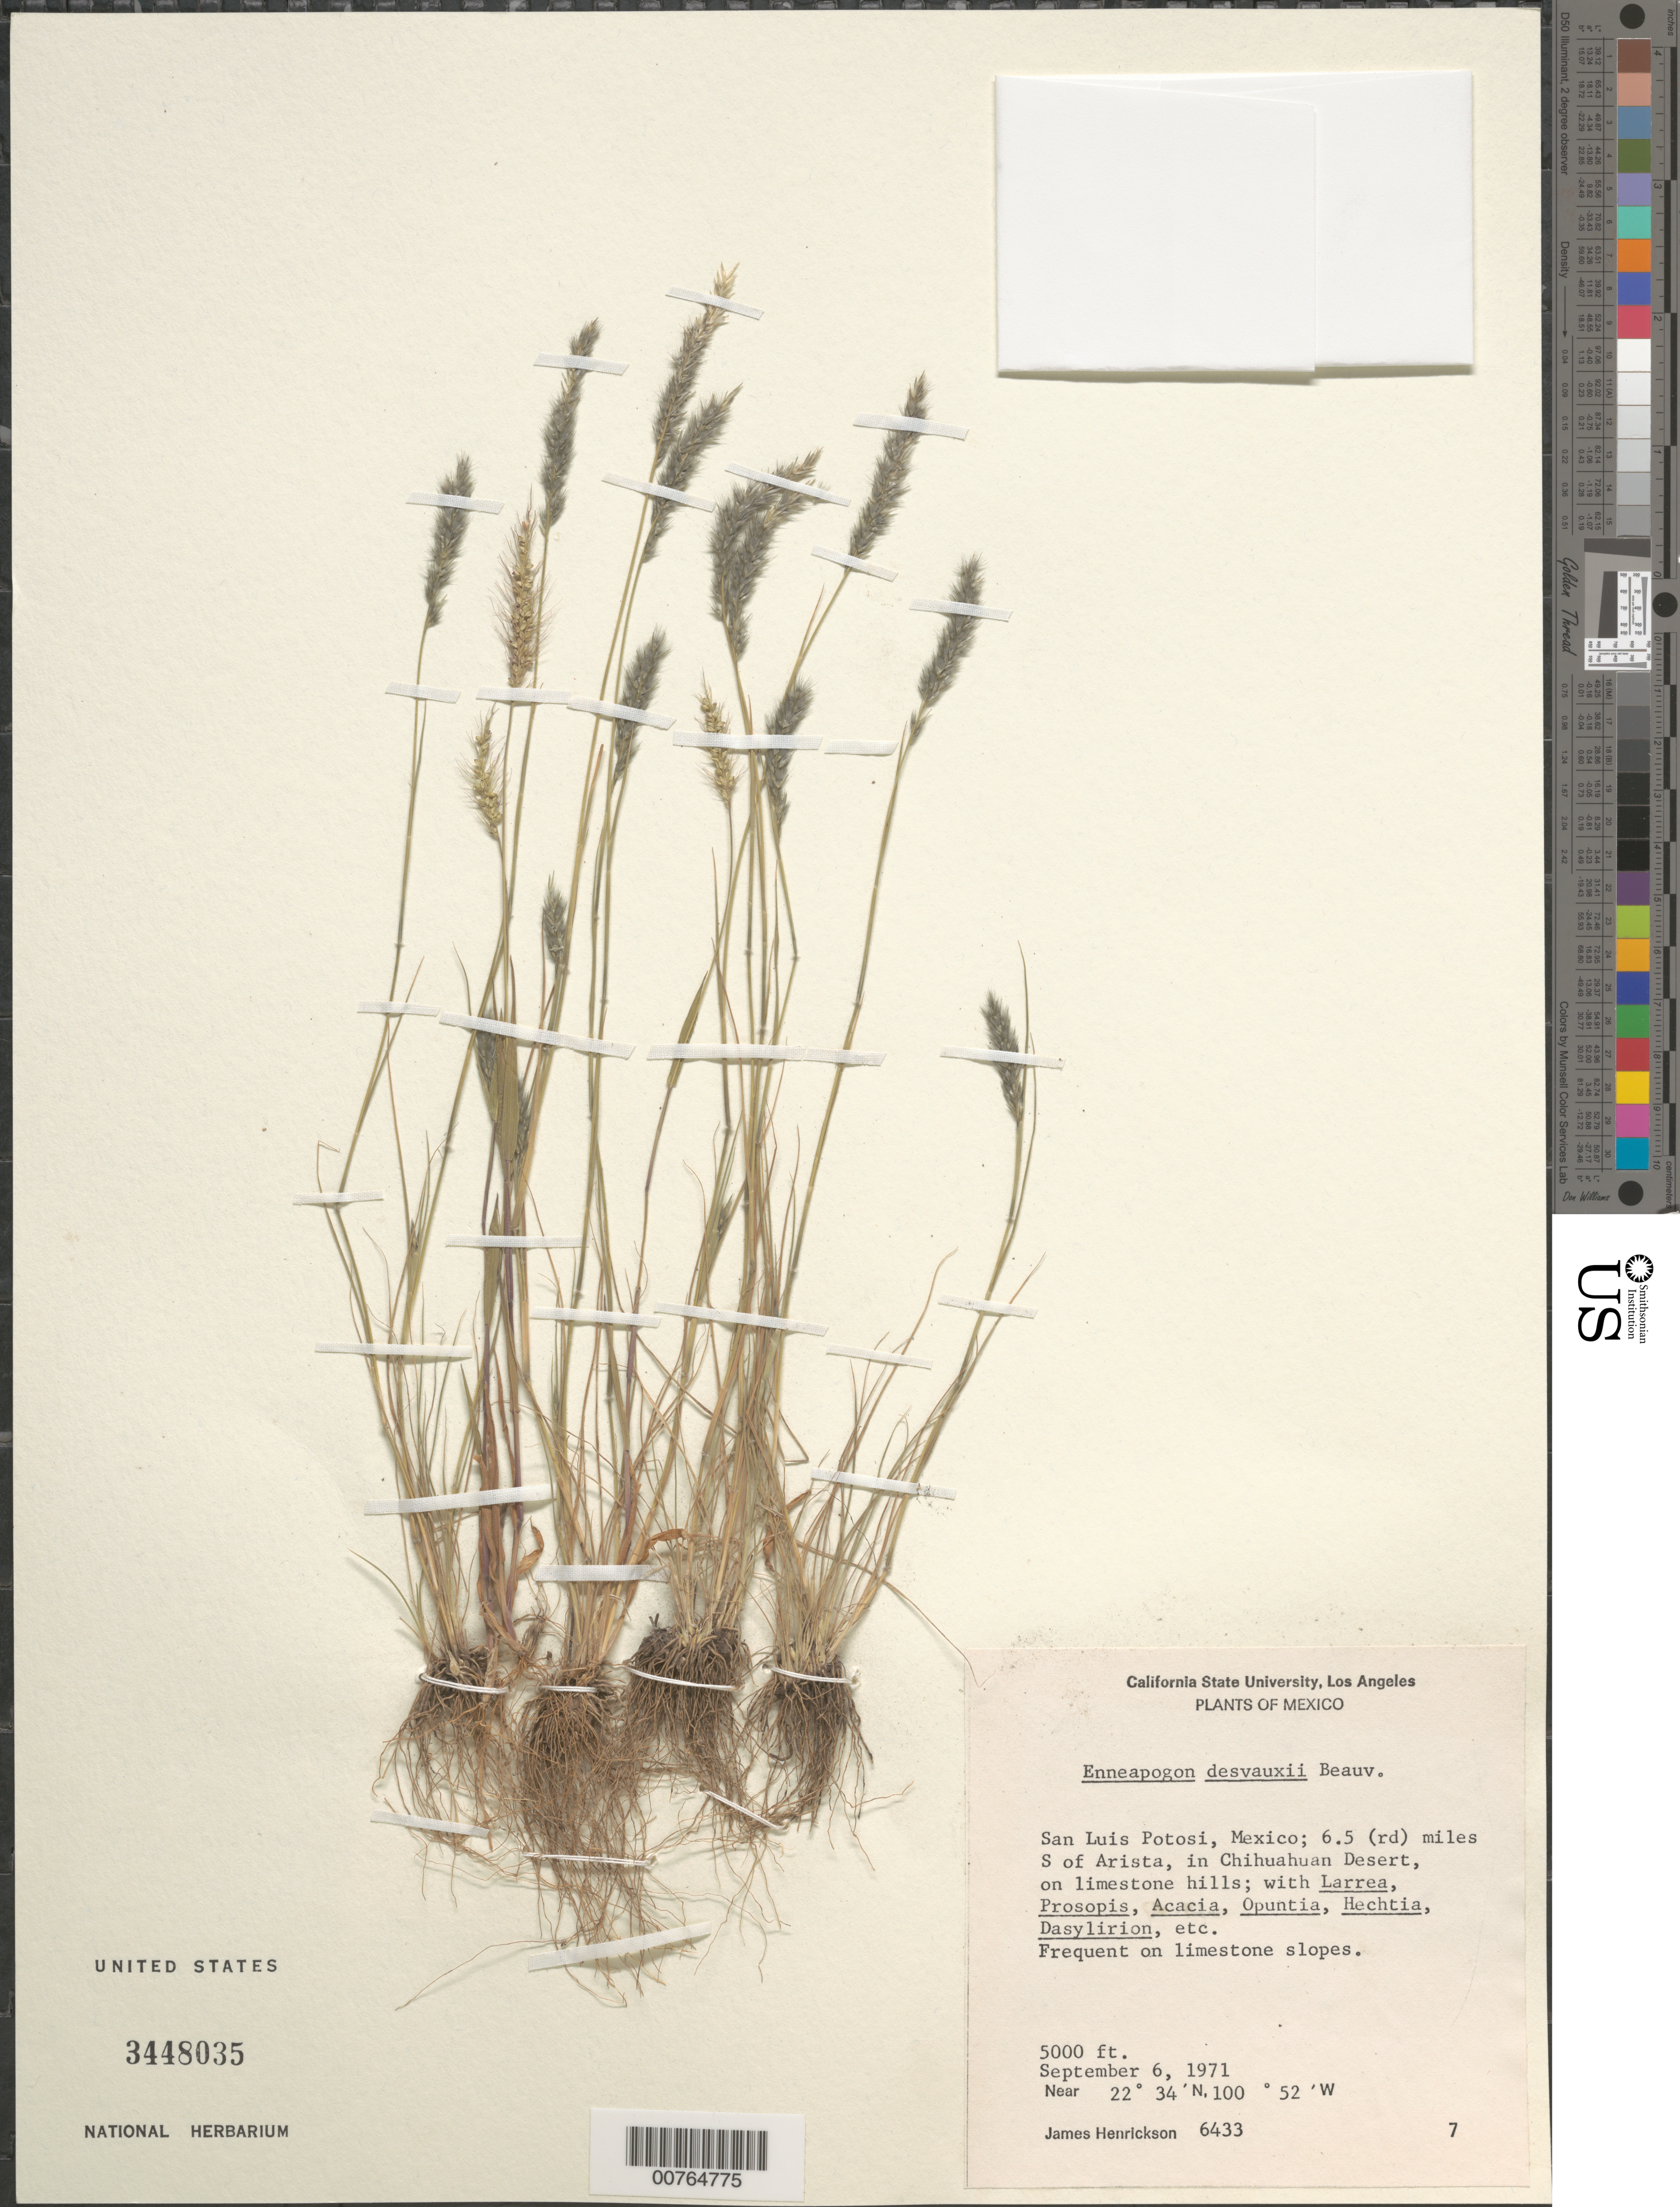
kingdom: Plantae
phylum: Tracheophyta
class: Liliopsida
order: Poales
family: Poaceae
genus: Enneapogon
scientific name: Enneapogon desvauxii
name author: P. Beauv.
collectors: J. S. Henrickson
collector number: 6433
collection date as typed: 06 Sep 1971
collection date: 1971-09-06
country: Mexico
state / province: San Luis Potosi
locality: S of Arista.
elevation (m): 1524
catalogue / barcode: US 3448035